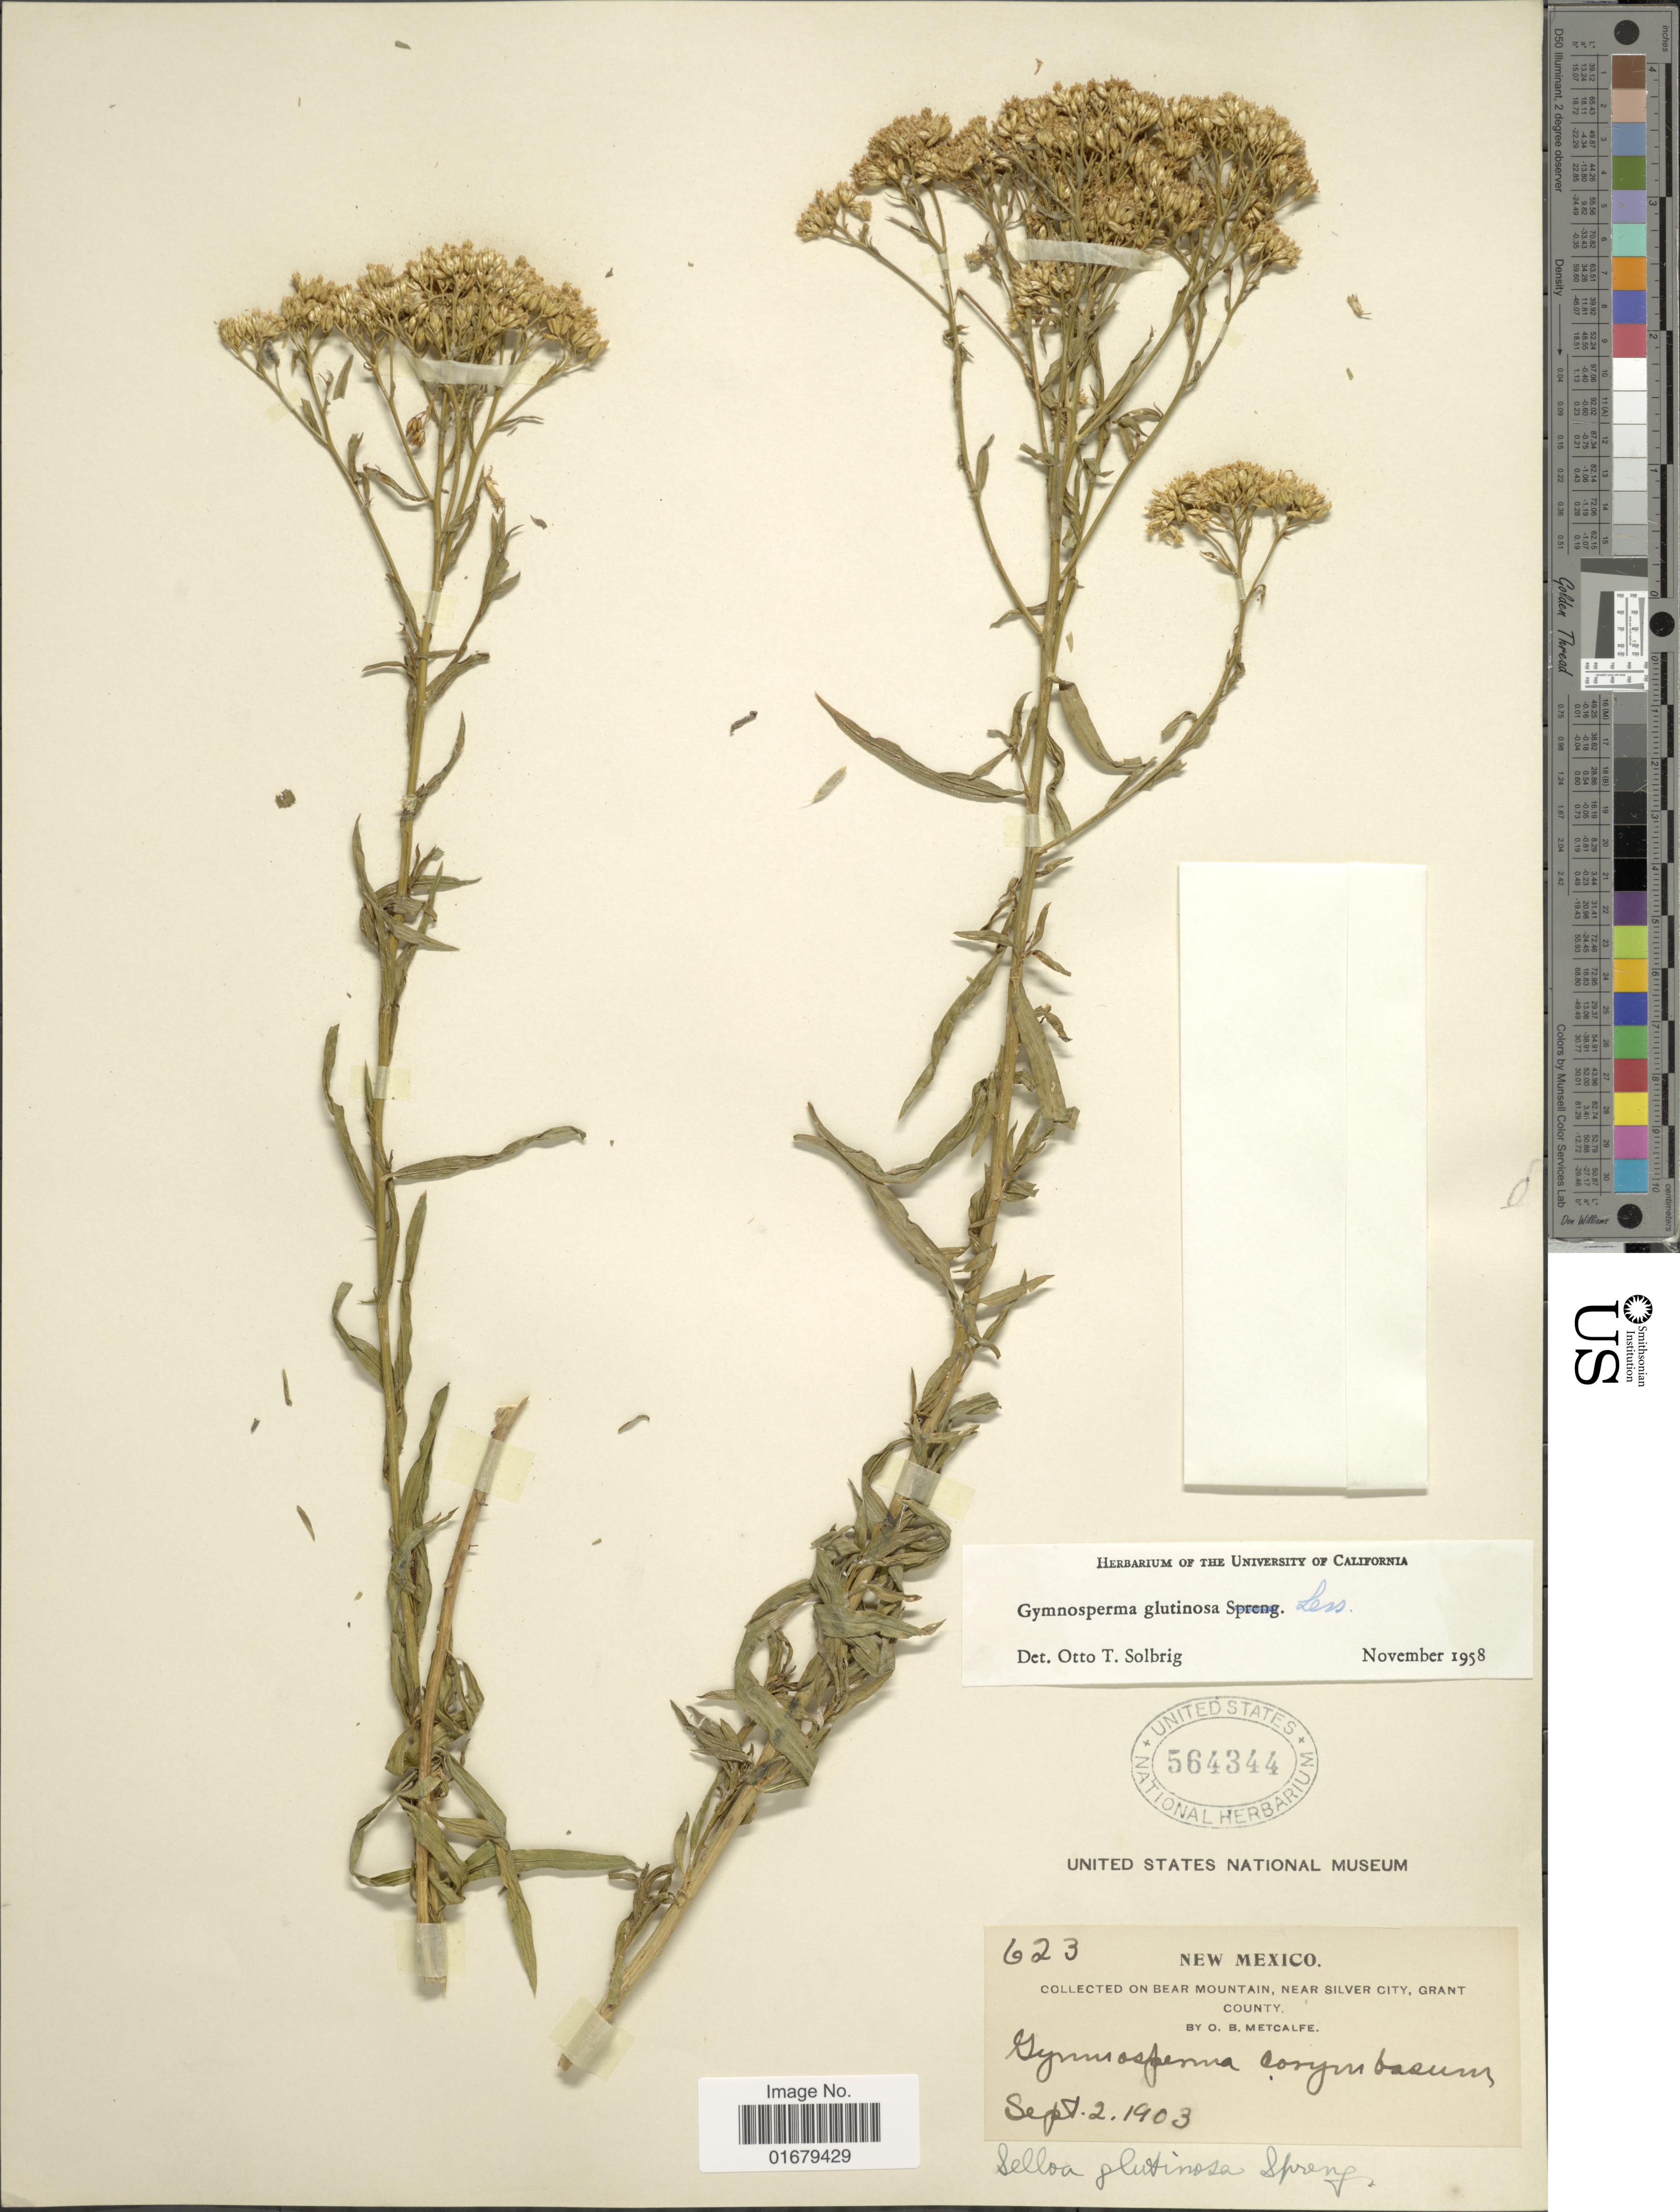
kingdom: Plantae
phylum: Tracheophyta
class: Magnoliopsida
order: Asterales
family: Asteraceae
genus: Gymnosperma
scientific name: Gymnosperma glutinosum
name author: (Spreng.) Less.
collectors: O. B. Metcalfe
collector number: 623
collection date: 1903-09-02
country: United States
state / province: New Mexico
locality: On Bear Mountain, near Silver City, Grant County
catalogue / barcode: US 564344